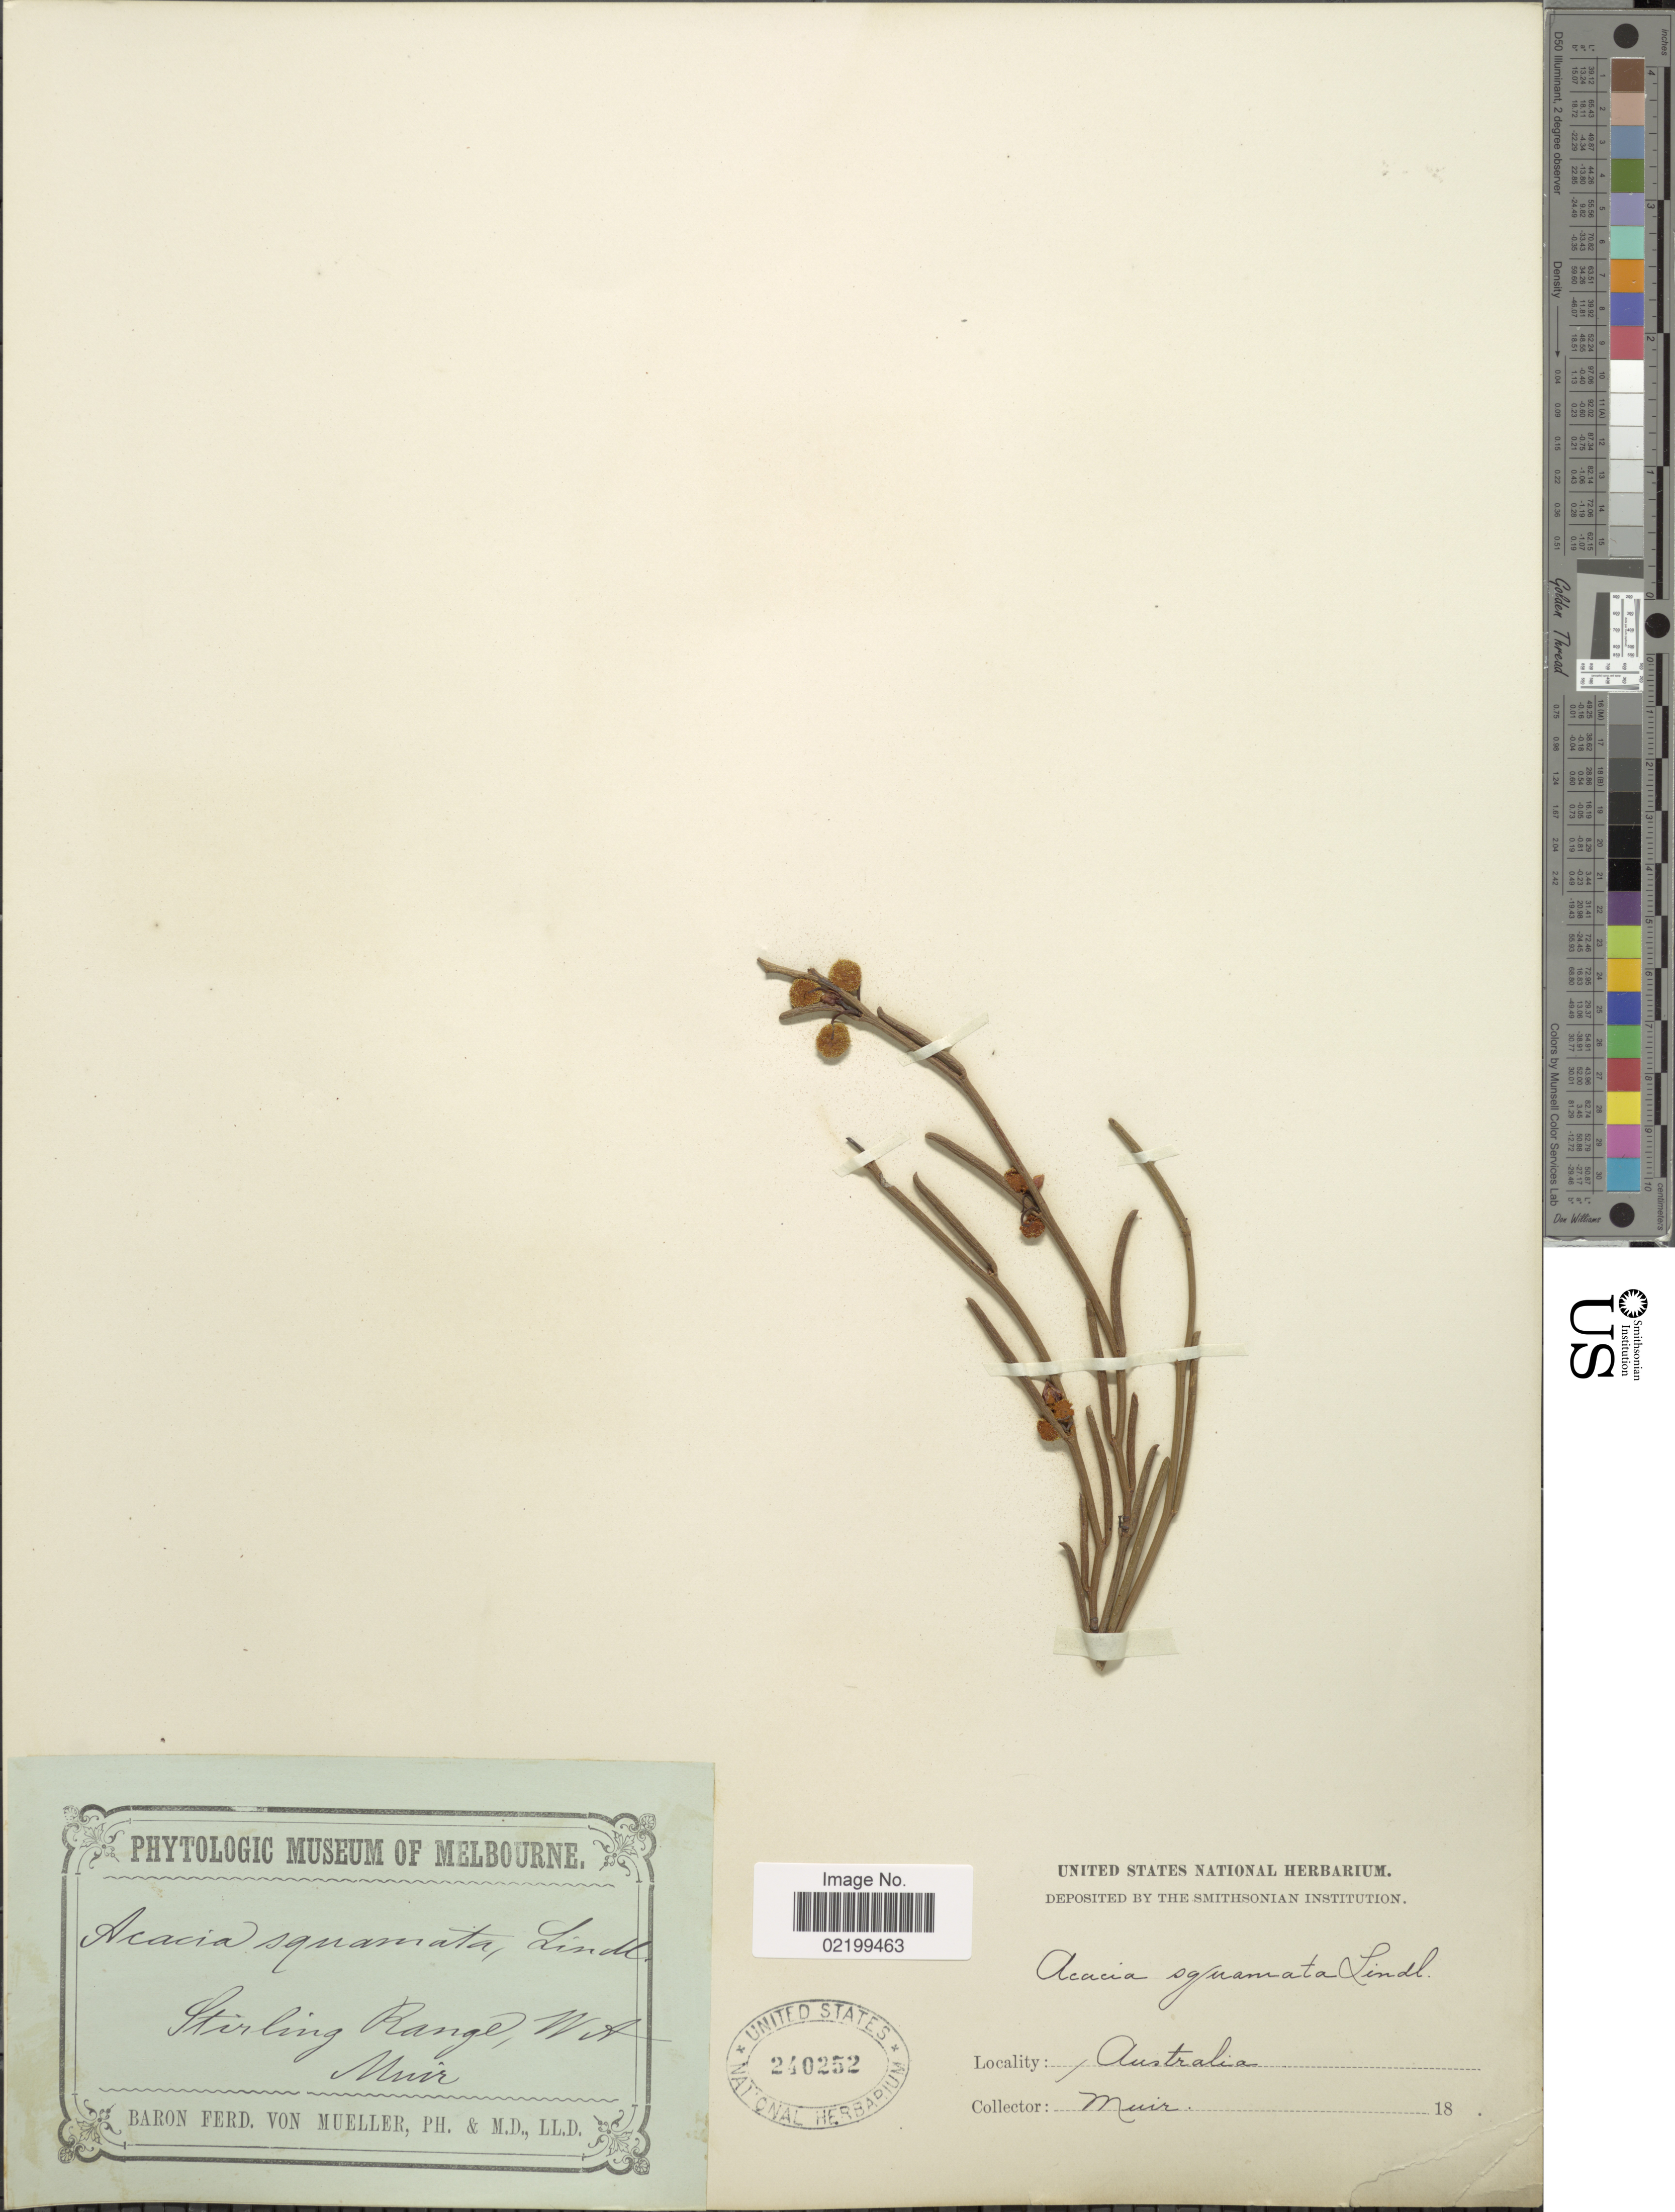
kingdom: Plantae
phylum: Tracheophyta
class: Magnoliopsida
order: Fabales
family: Fabaceae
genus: Acacia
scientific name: Acacia squamata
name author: Lindl.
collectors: -- Muir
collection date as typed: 18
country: Australia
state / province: Western Australia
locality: Stirling Range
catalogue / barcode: US 240252